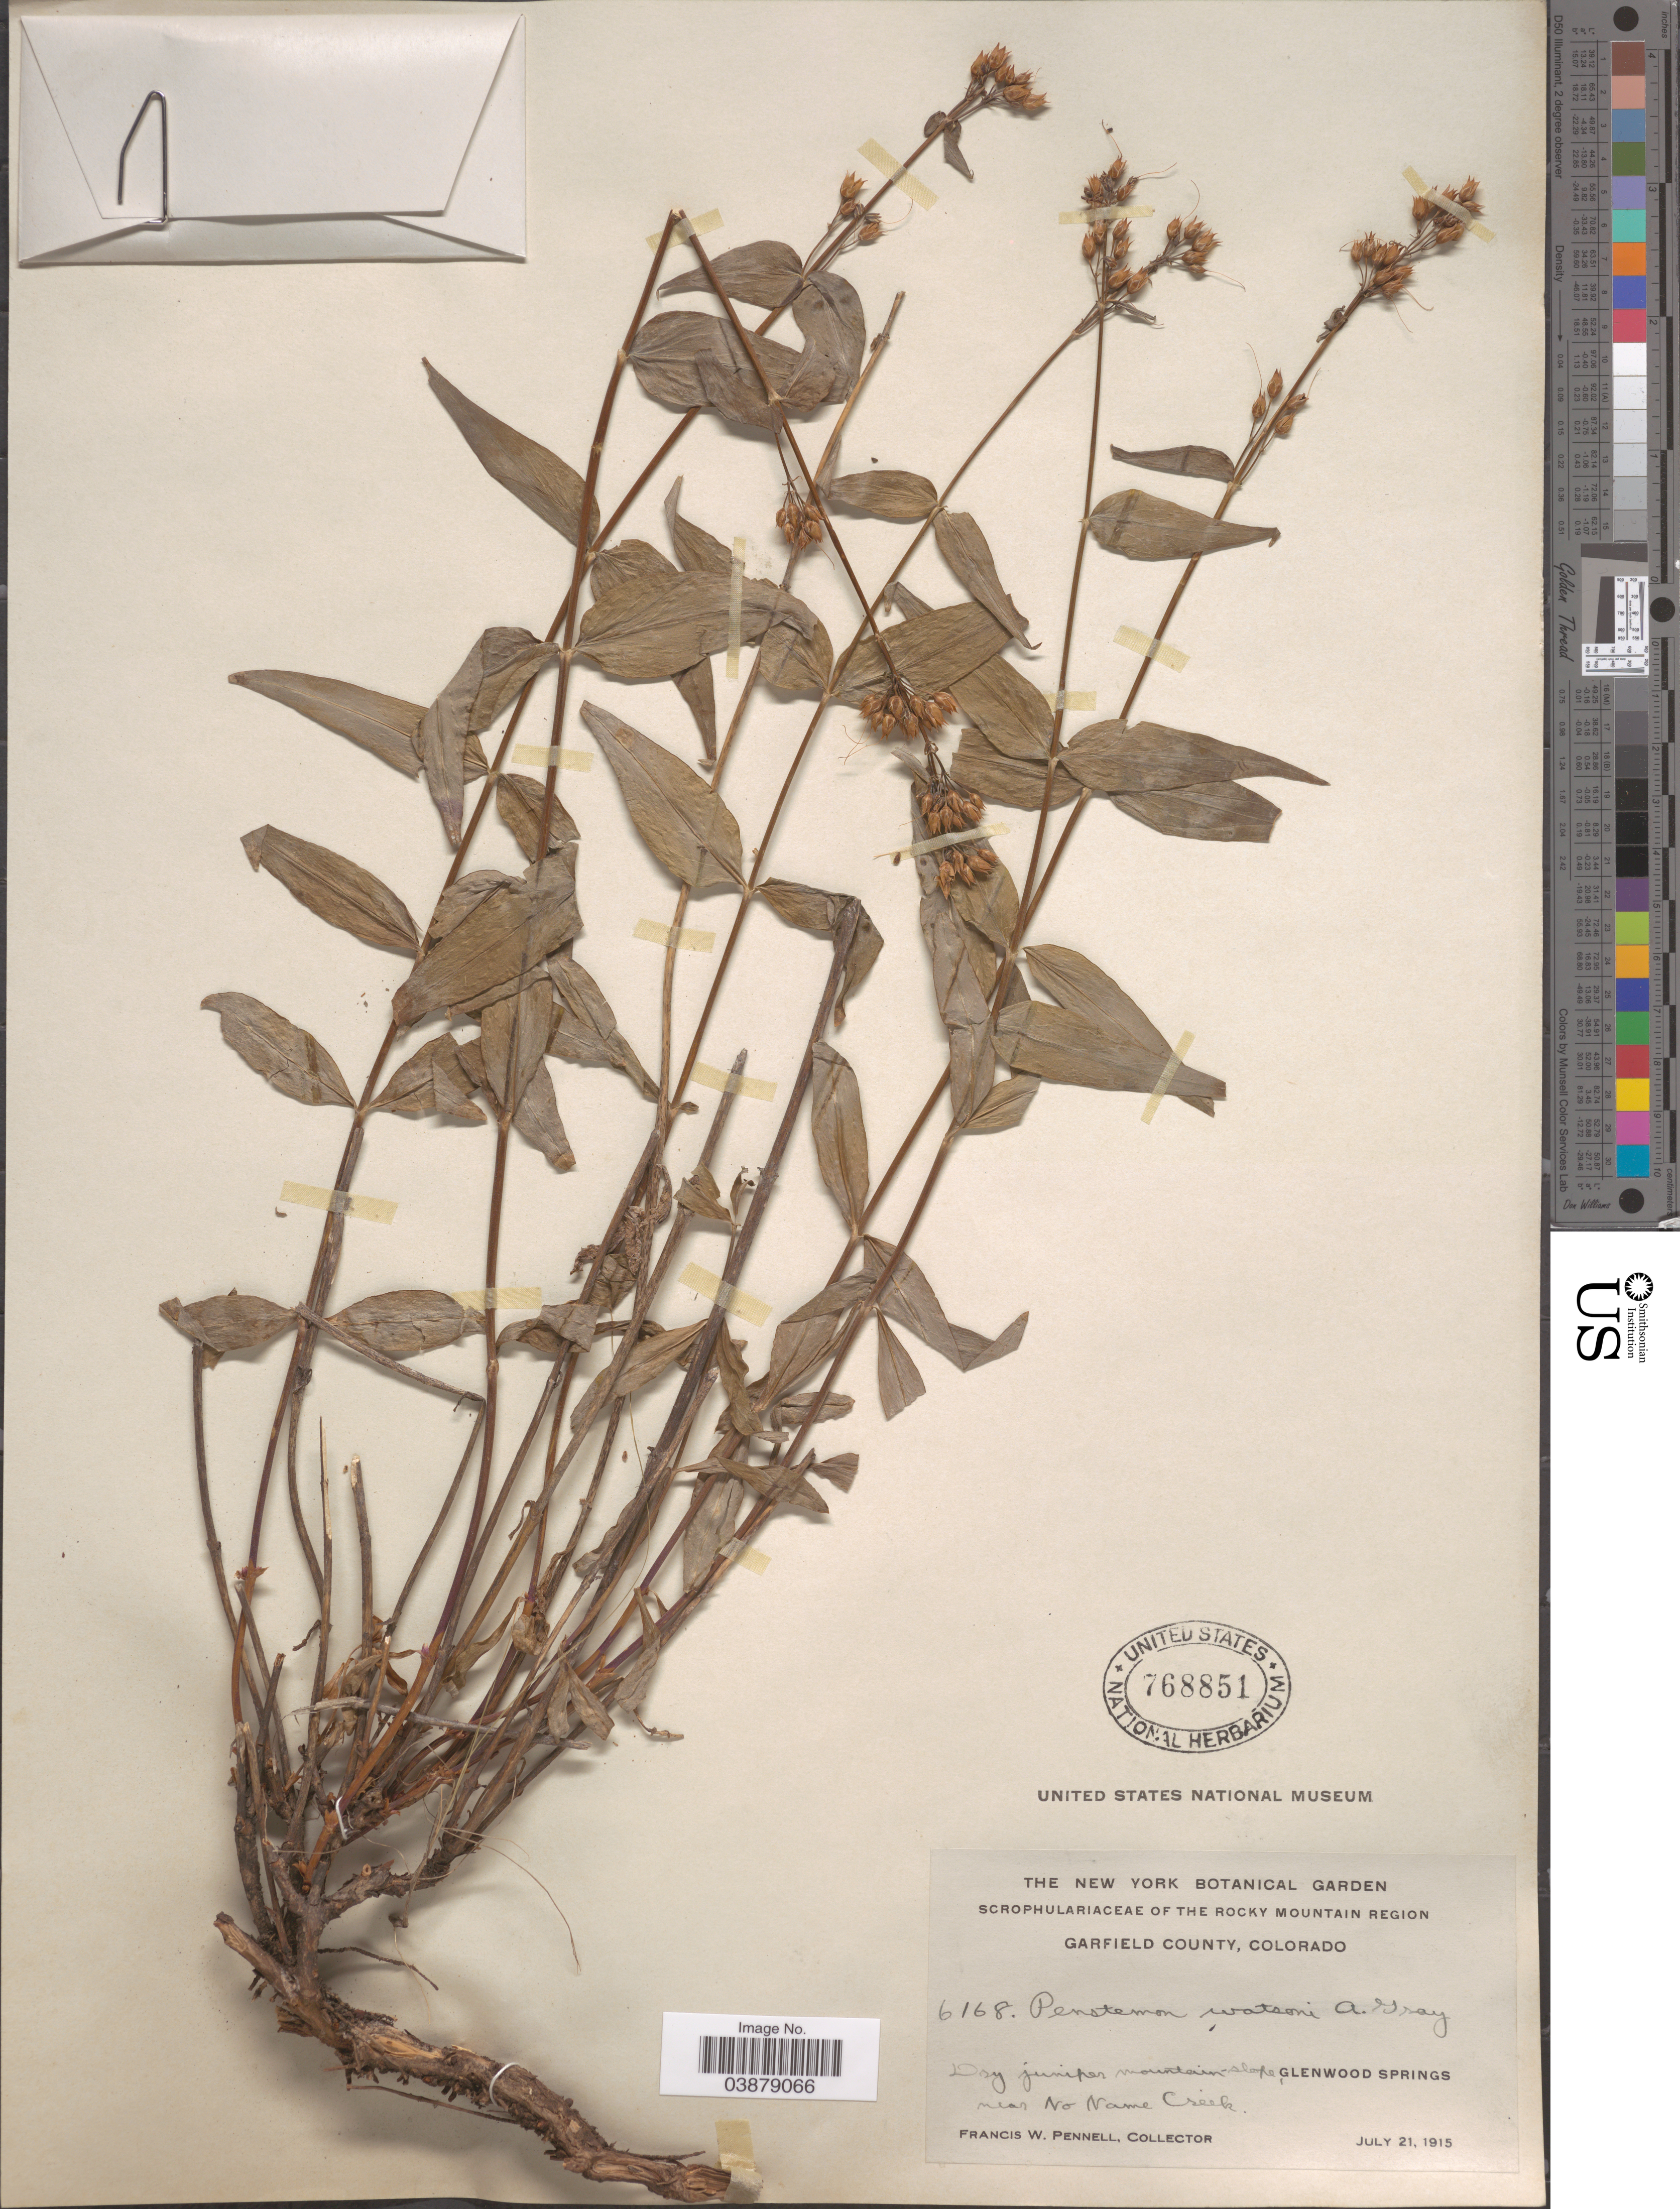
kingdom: Plantae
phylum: Tracheophyta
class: Magnoliopsida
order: Lamiales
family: Plantaginaceae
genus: Penstemon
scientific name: Penstemon watsonii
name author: A. Gray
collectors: F. W. Pennell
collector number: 6168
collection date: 1915-07-21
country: United States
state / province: Colorado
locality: Rocky Mountain Region. Garfield County. Glenwood Springs, near No Name Creek.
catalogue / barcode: US 768851